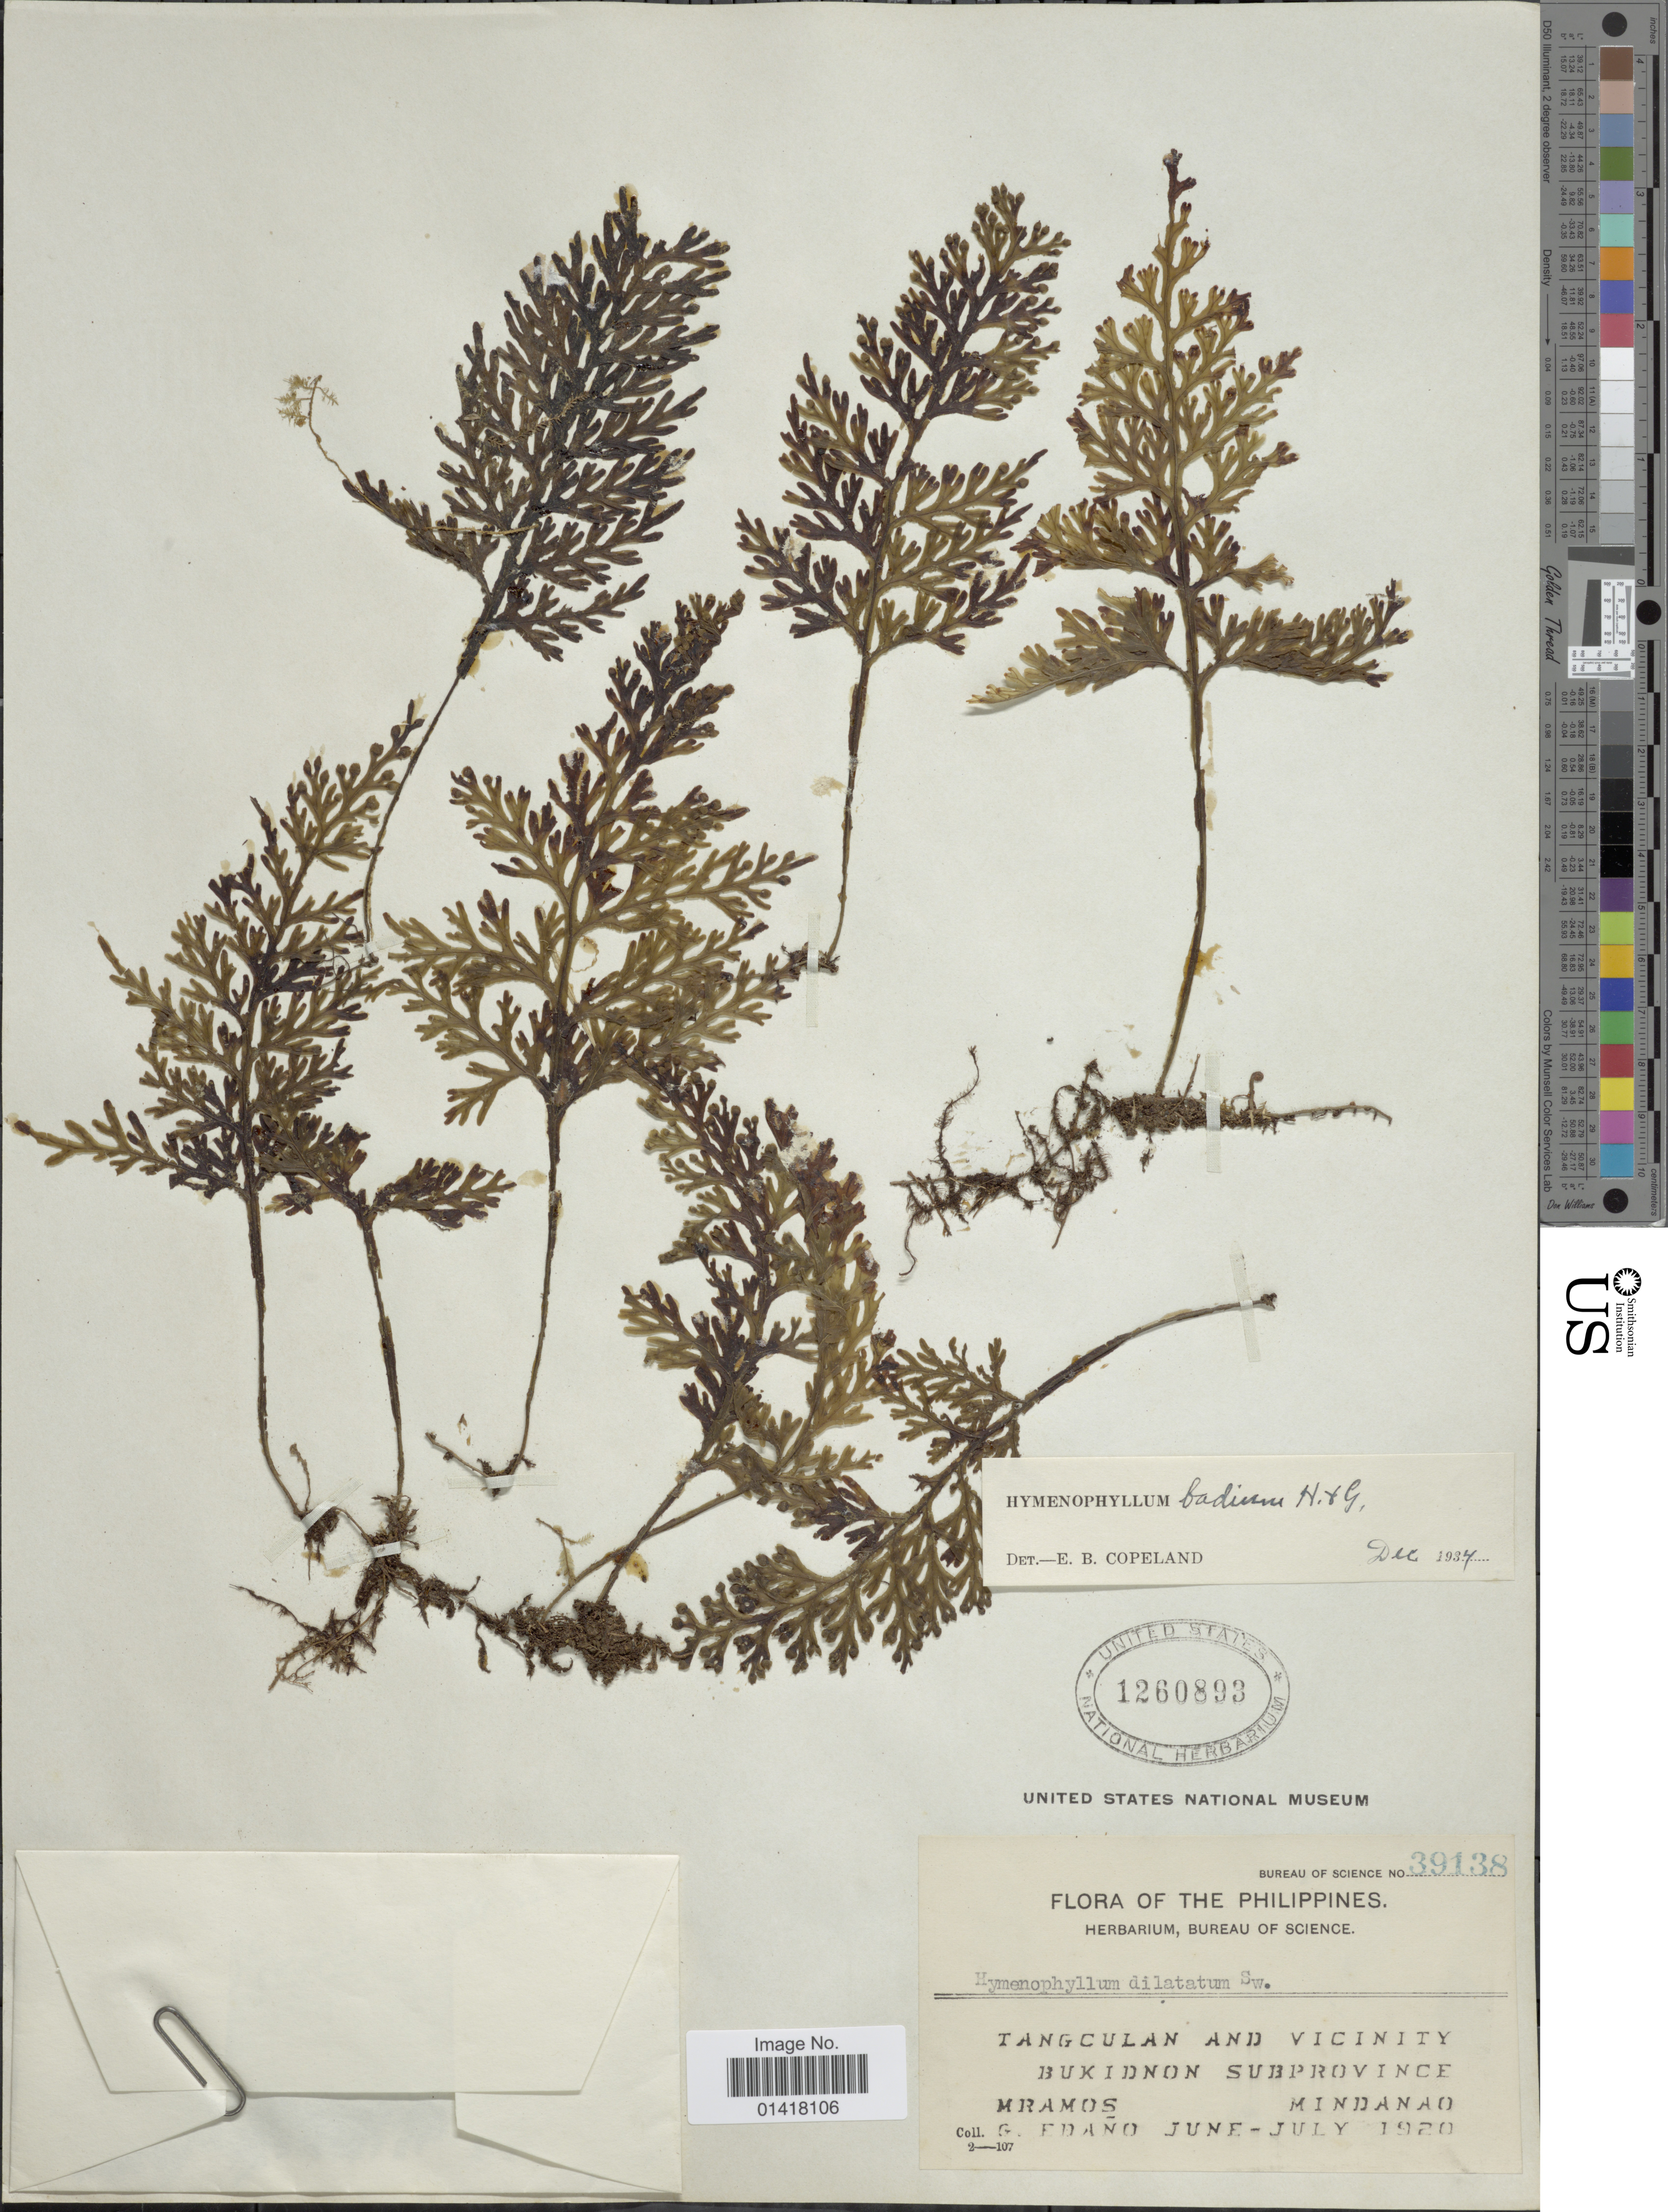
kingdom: Plantae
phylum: Tracheophyta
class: Polypodiopsida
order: Hymenophyllales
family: Hymenophyllaceae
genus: Hymenophyllum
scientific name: Hymenophyllum badium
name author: Hook. & Grev.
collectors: M. Ramos & G. Edaño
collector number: Bureau of Science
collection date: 1920-06/1920-07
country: Philippines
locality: Mindanao. Tangculan and Vicinity Bukidnon Subprovince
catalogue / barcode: US 1260893